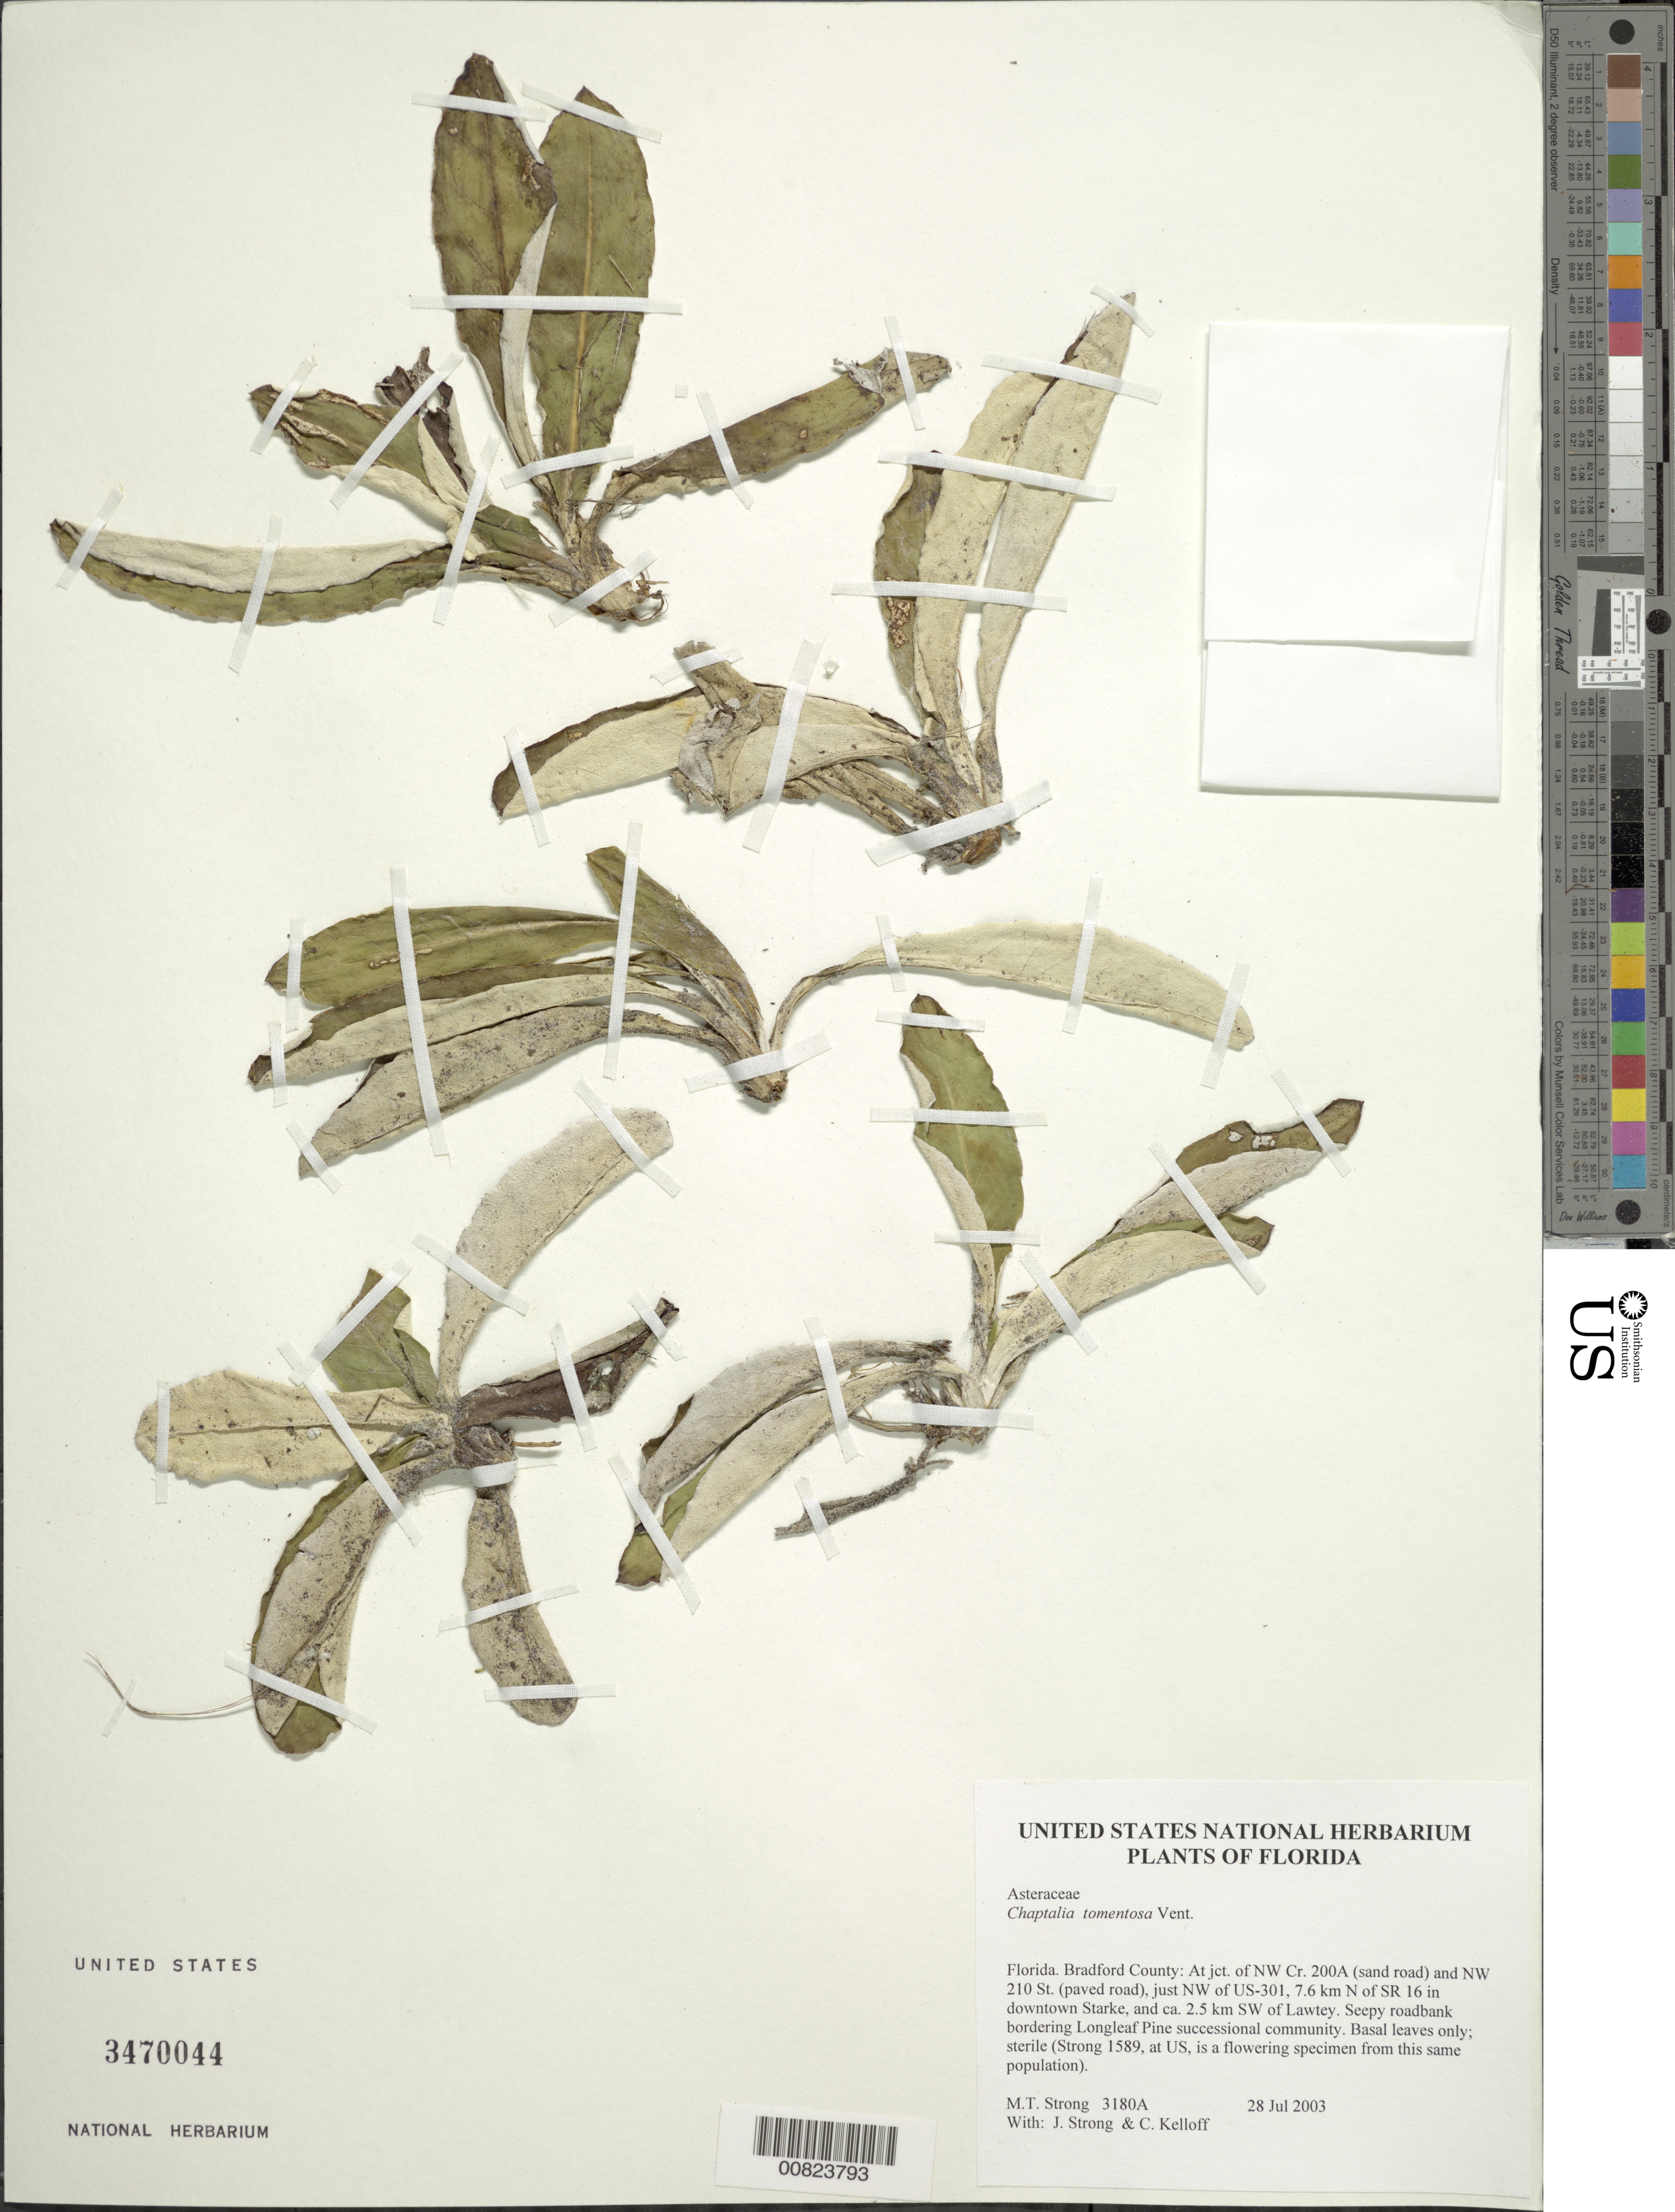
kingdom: Plantae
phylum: Tracheophyta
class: Magnoliopsida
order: Asterales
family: Asteraceae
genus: Chaptalia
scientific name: Chaptalia tomentosa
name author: Vent.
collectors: M. T. Strong, J. L. Strong & C. L. Kelloff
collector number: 3180A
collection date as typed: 28 Jul 2003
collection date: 2003-07-28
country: United States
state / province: Florida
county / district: Bradford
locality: At jct. of NW Cr. 200A (sand road) and NW 210 St. (paved road), just NW of US-301, 7.6 km N of SR 16 in downtown Starke, and ca. 2.5 km SW of Lawtey.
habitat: Seepy roadbank bordering Longleaf Pine succesional community.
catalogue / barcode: US 3470044